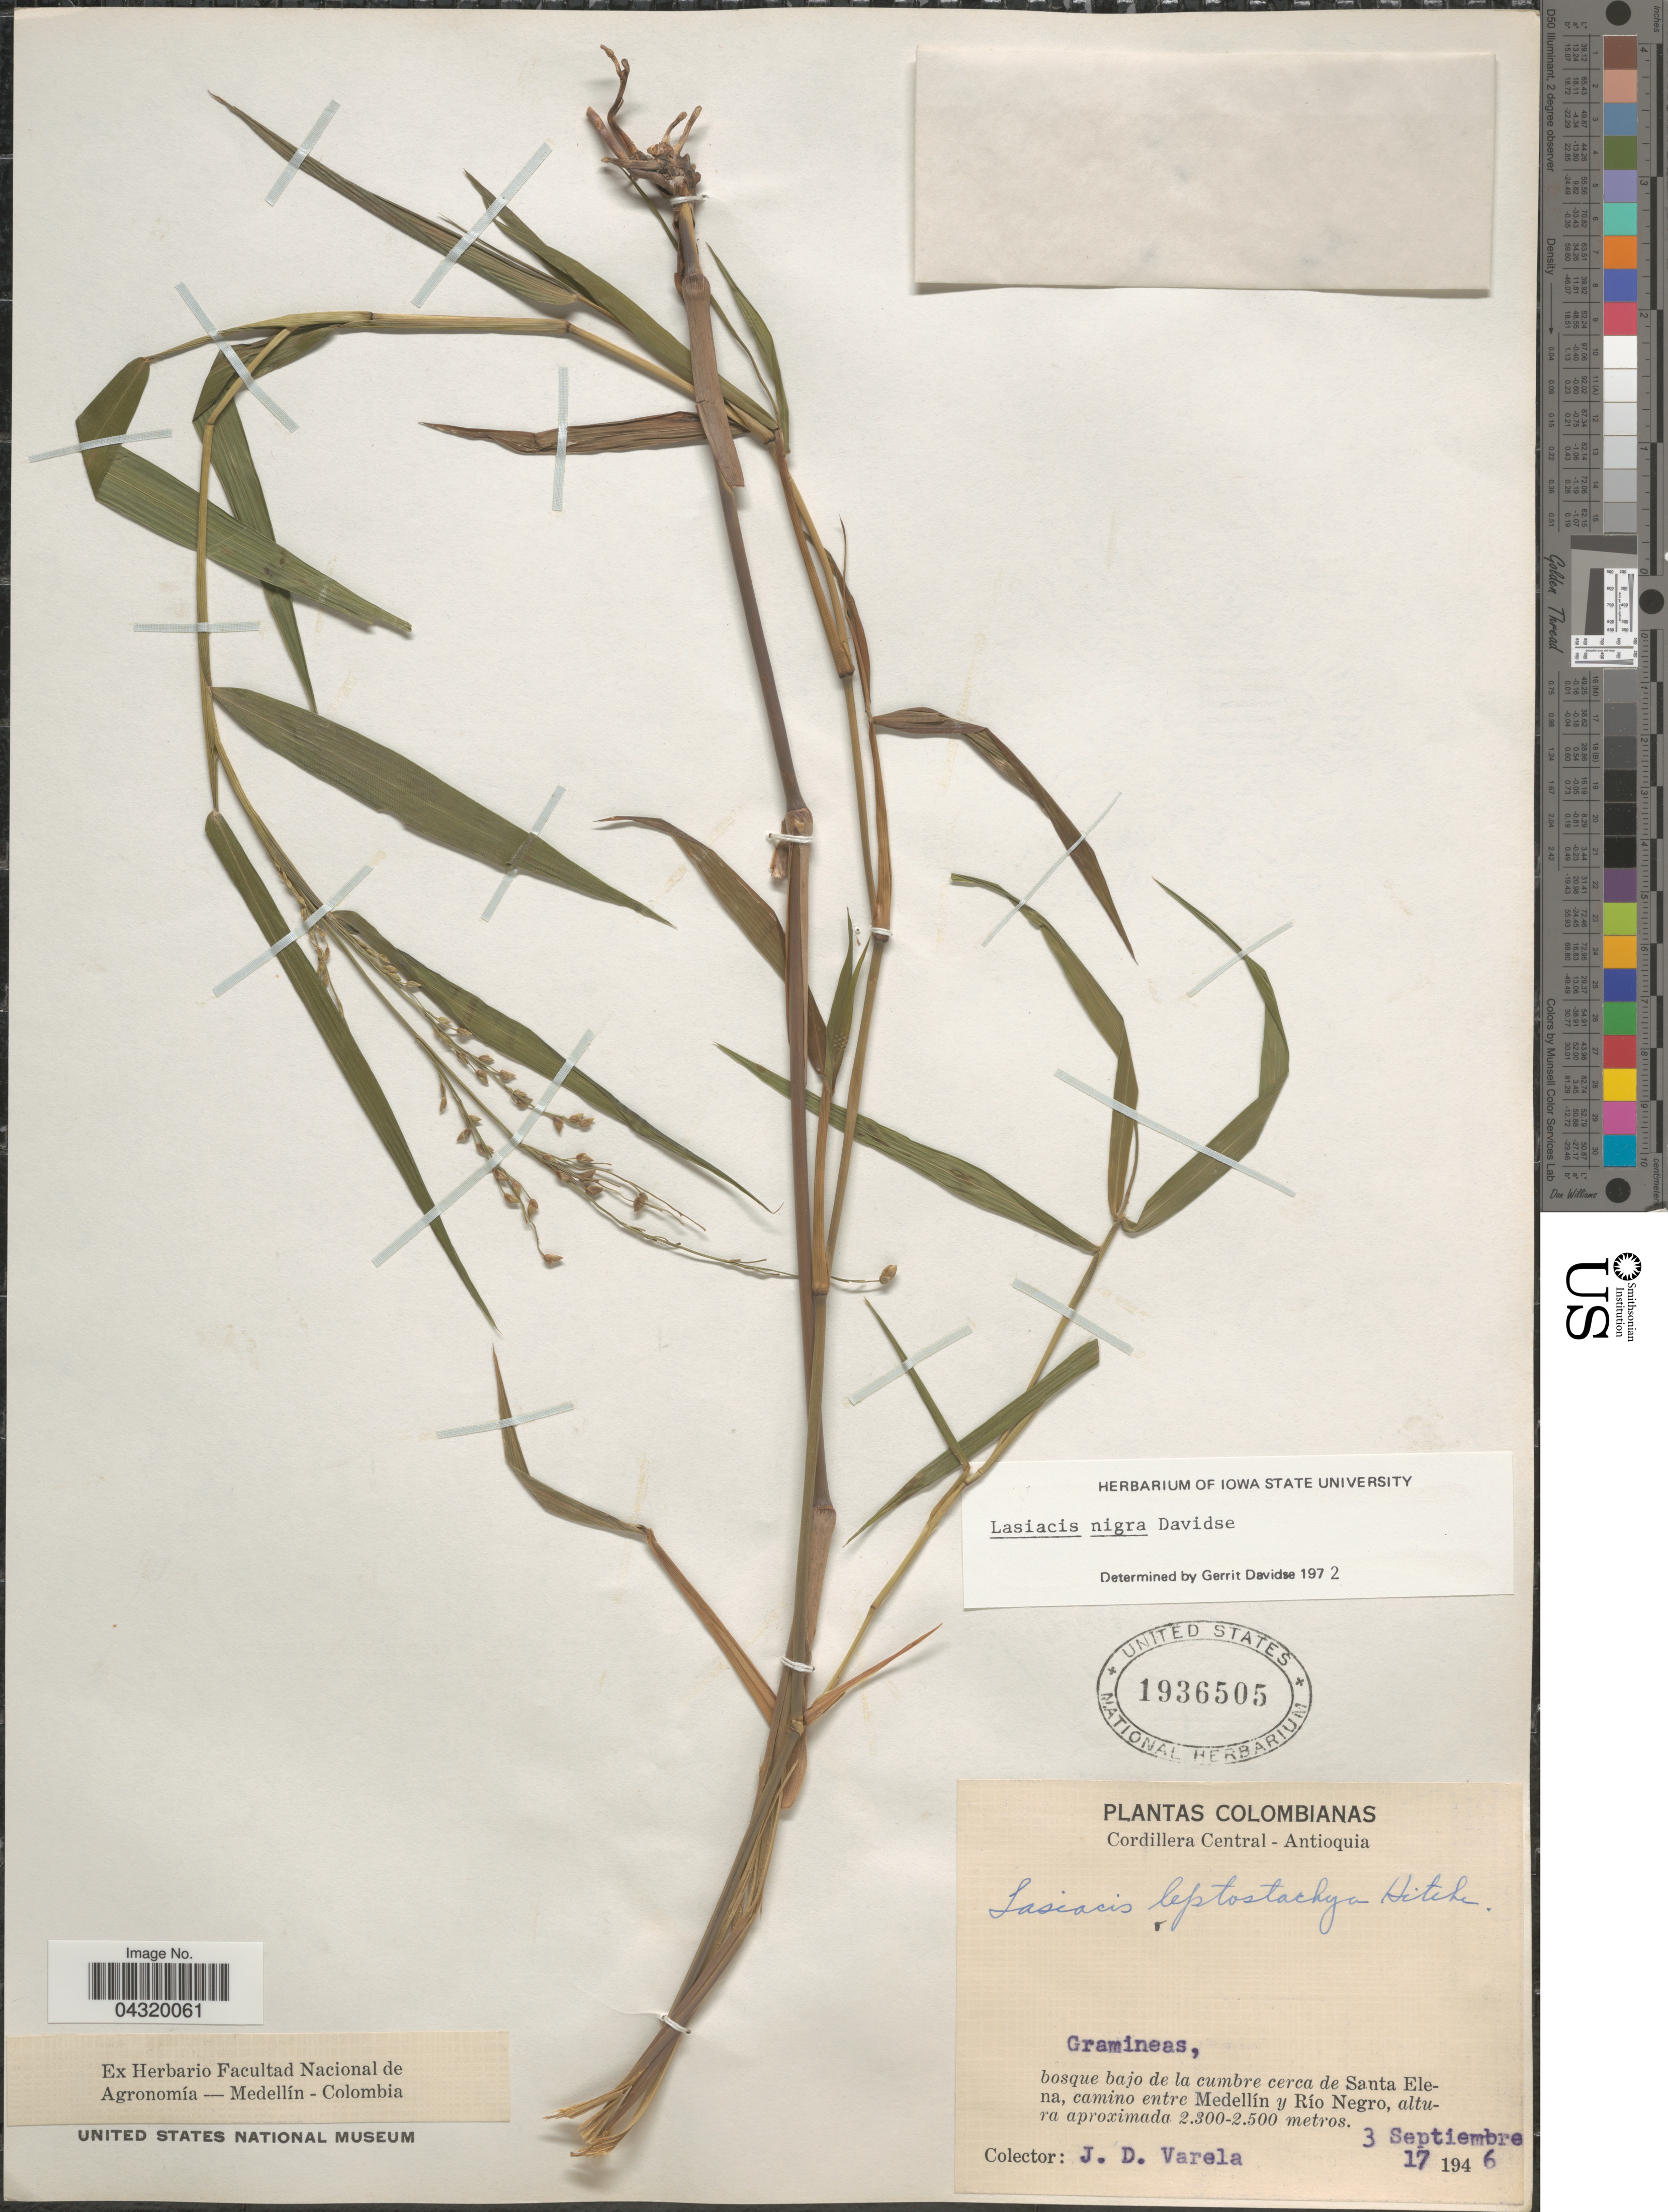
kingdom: Plantae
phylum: Tracheophyta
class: Liliopsida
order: Poales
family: Poaceae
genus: Lasiacis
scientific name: Lasiacis nigra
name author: Davidse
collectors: J. Varela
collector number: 17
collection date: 1946-09-03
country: Colombia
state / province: Antioquia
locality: Cordillera Central - Antioquia. Bosque bajo de la cumbre cerca de Santa Elena, camino entre Medellín y Río Negro.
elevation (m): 2300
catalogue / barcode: US 1936505